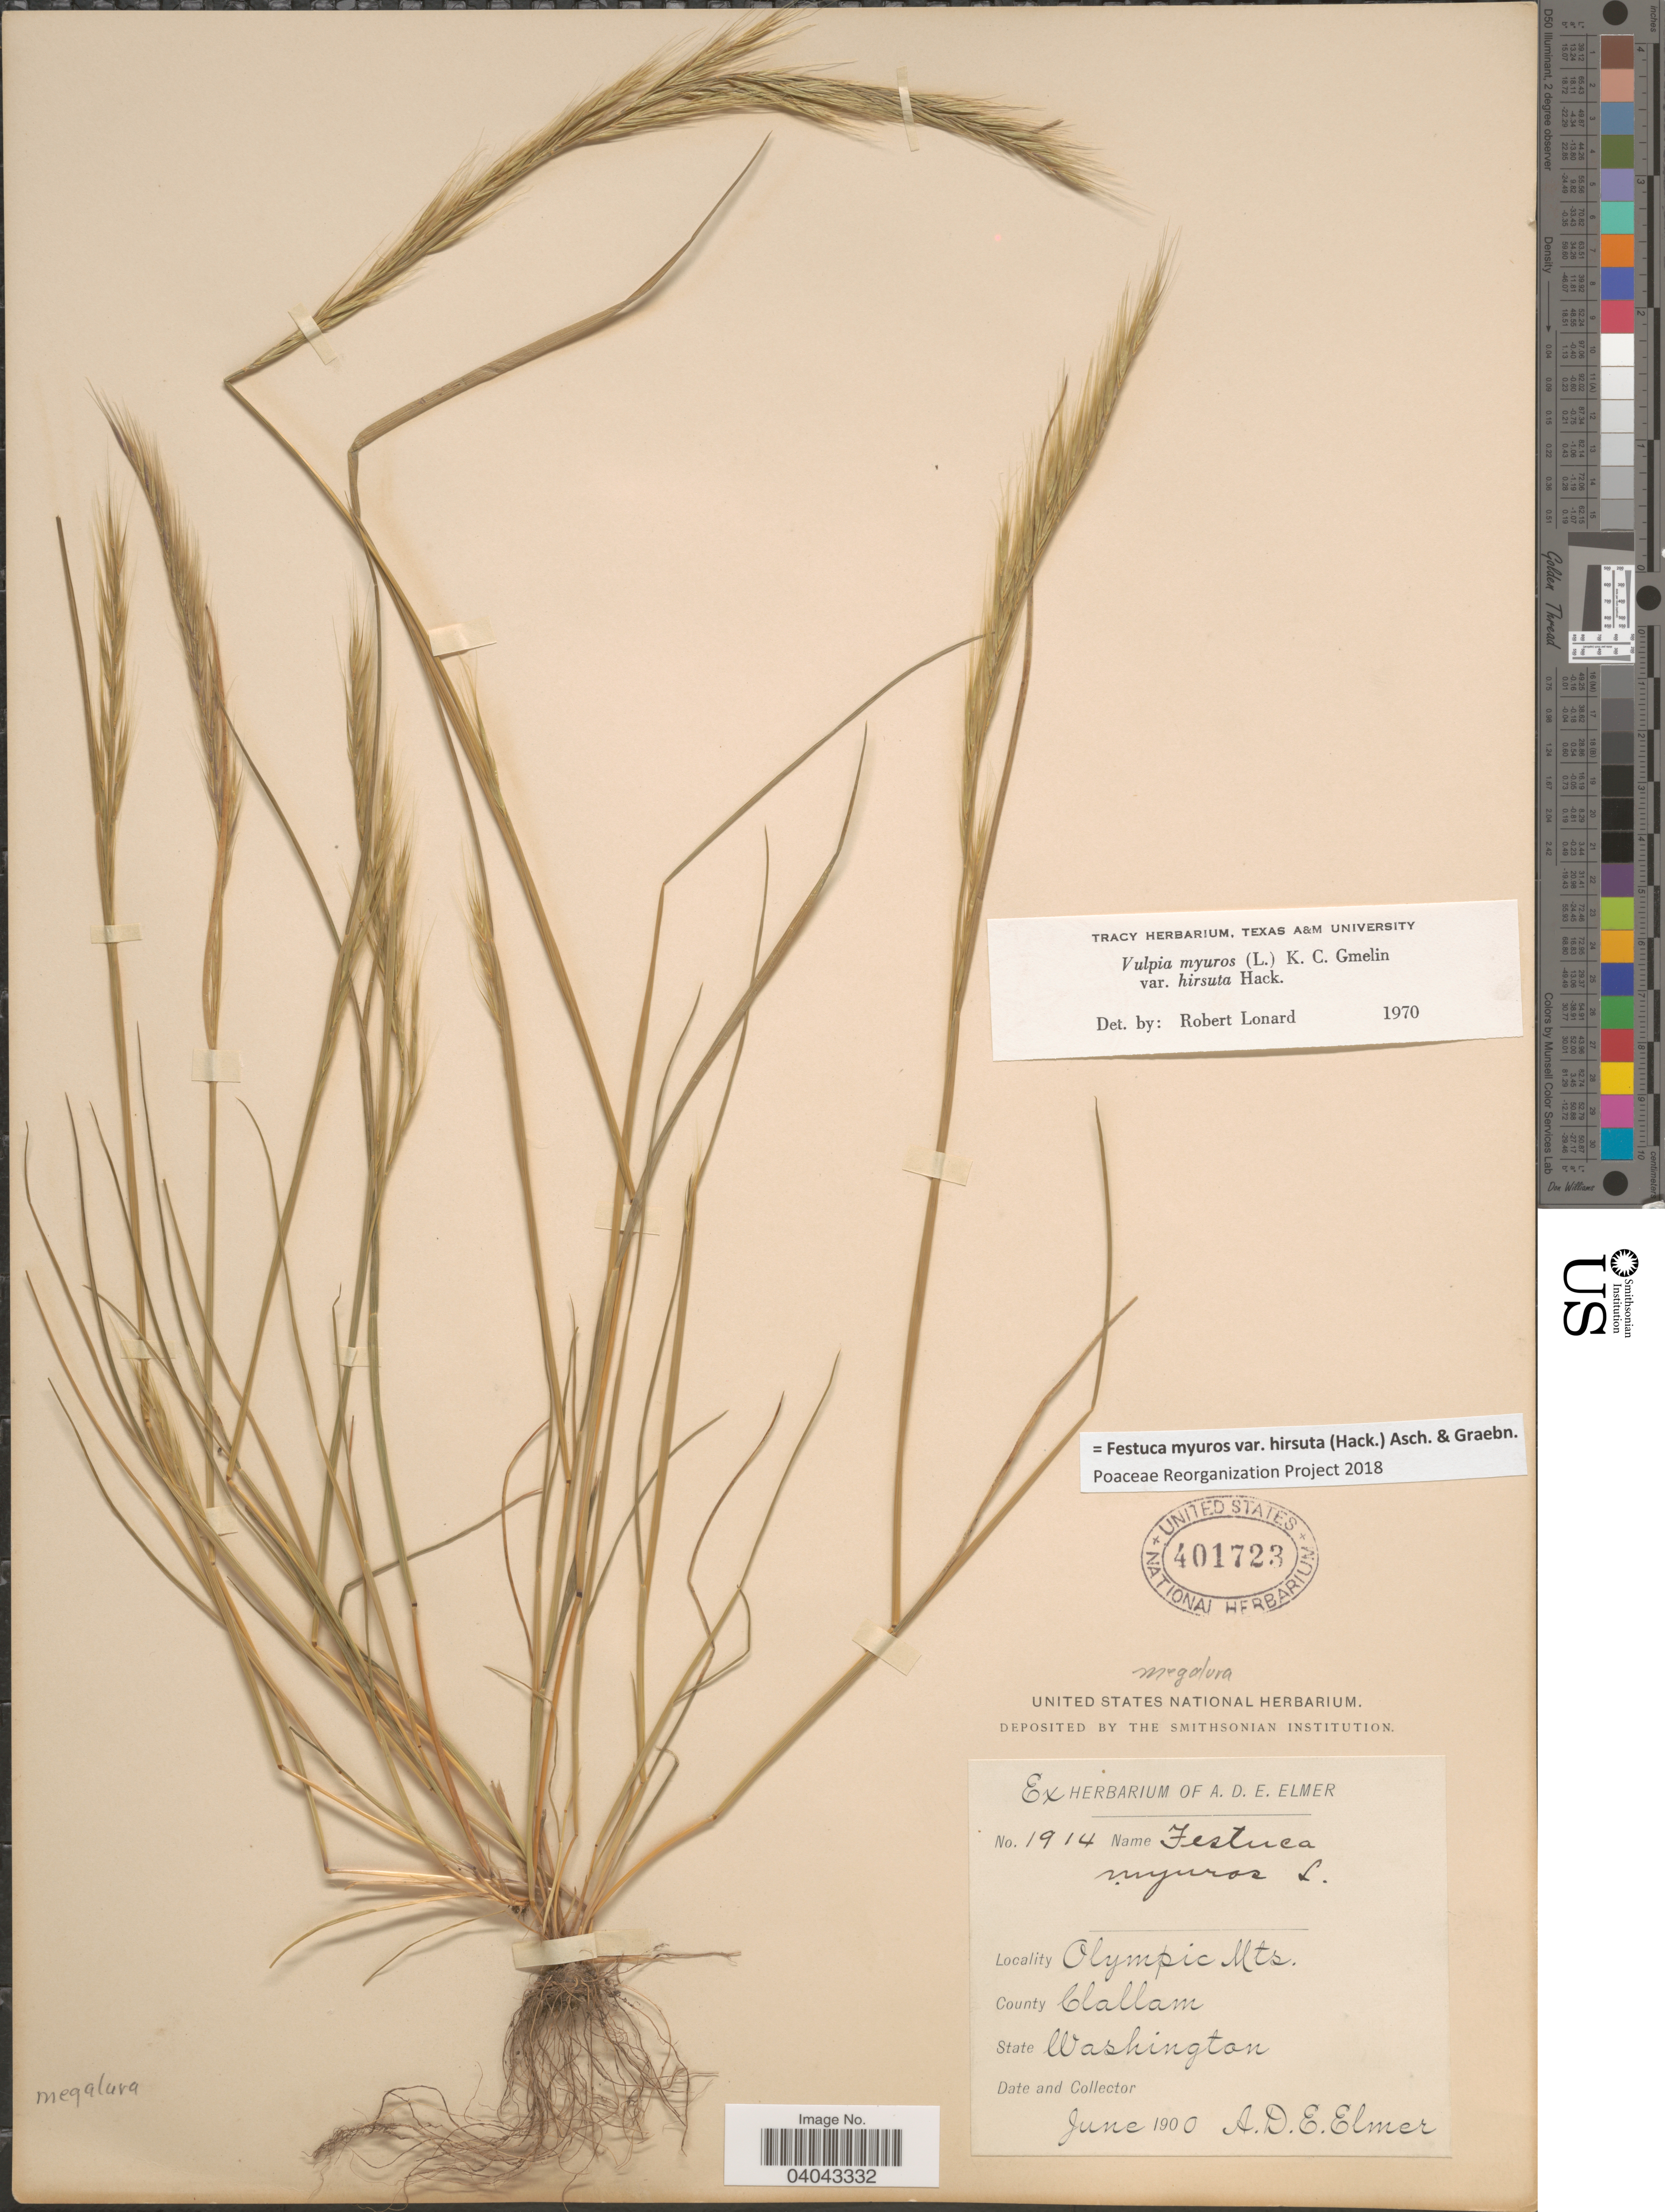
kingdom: Plantae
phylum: Tracheophyta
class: Liliopsida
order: Poales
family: Poaceae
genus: Festuca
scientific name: Festuca myuros var. hirsuta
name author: (Hack.) Asch. & Graebn.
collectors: A. D. E. Elmer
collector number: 1914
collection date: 1900-06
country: United States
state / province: Washington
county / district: Clallam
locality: Olympic Mts. County Clallam.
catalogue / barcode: US 401723